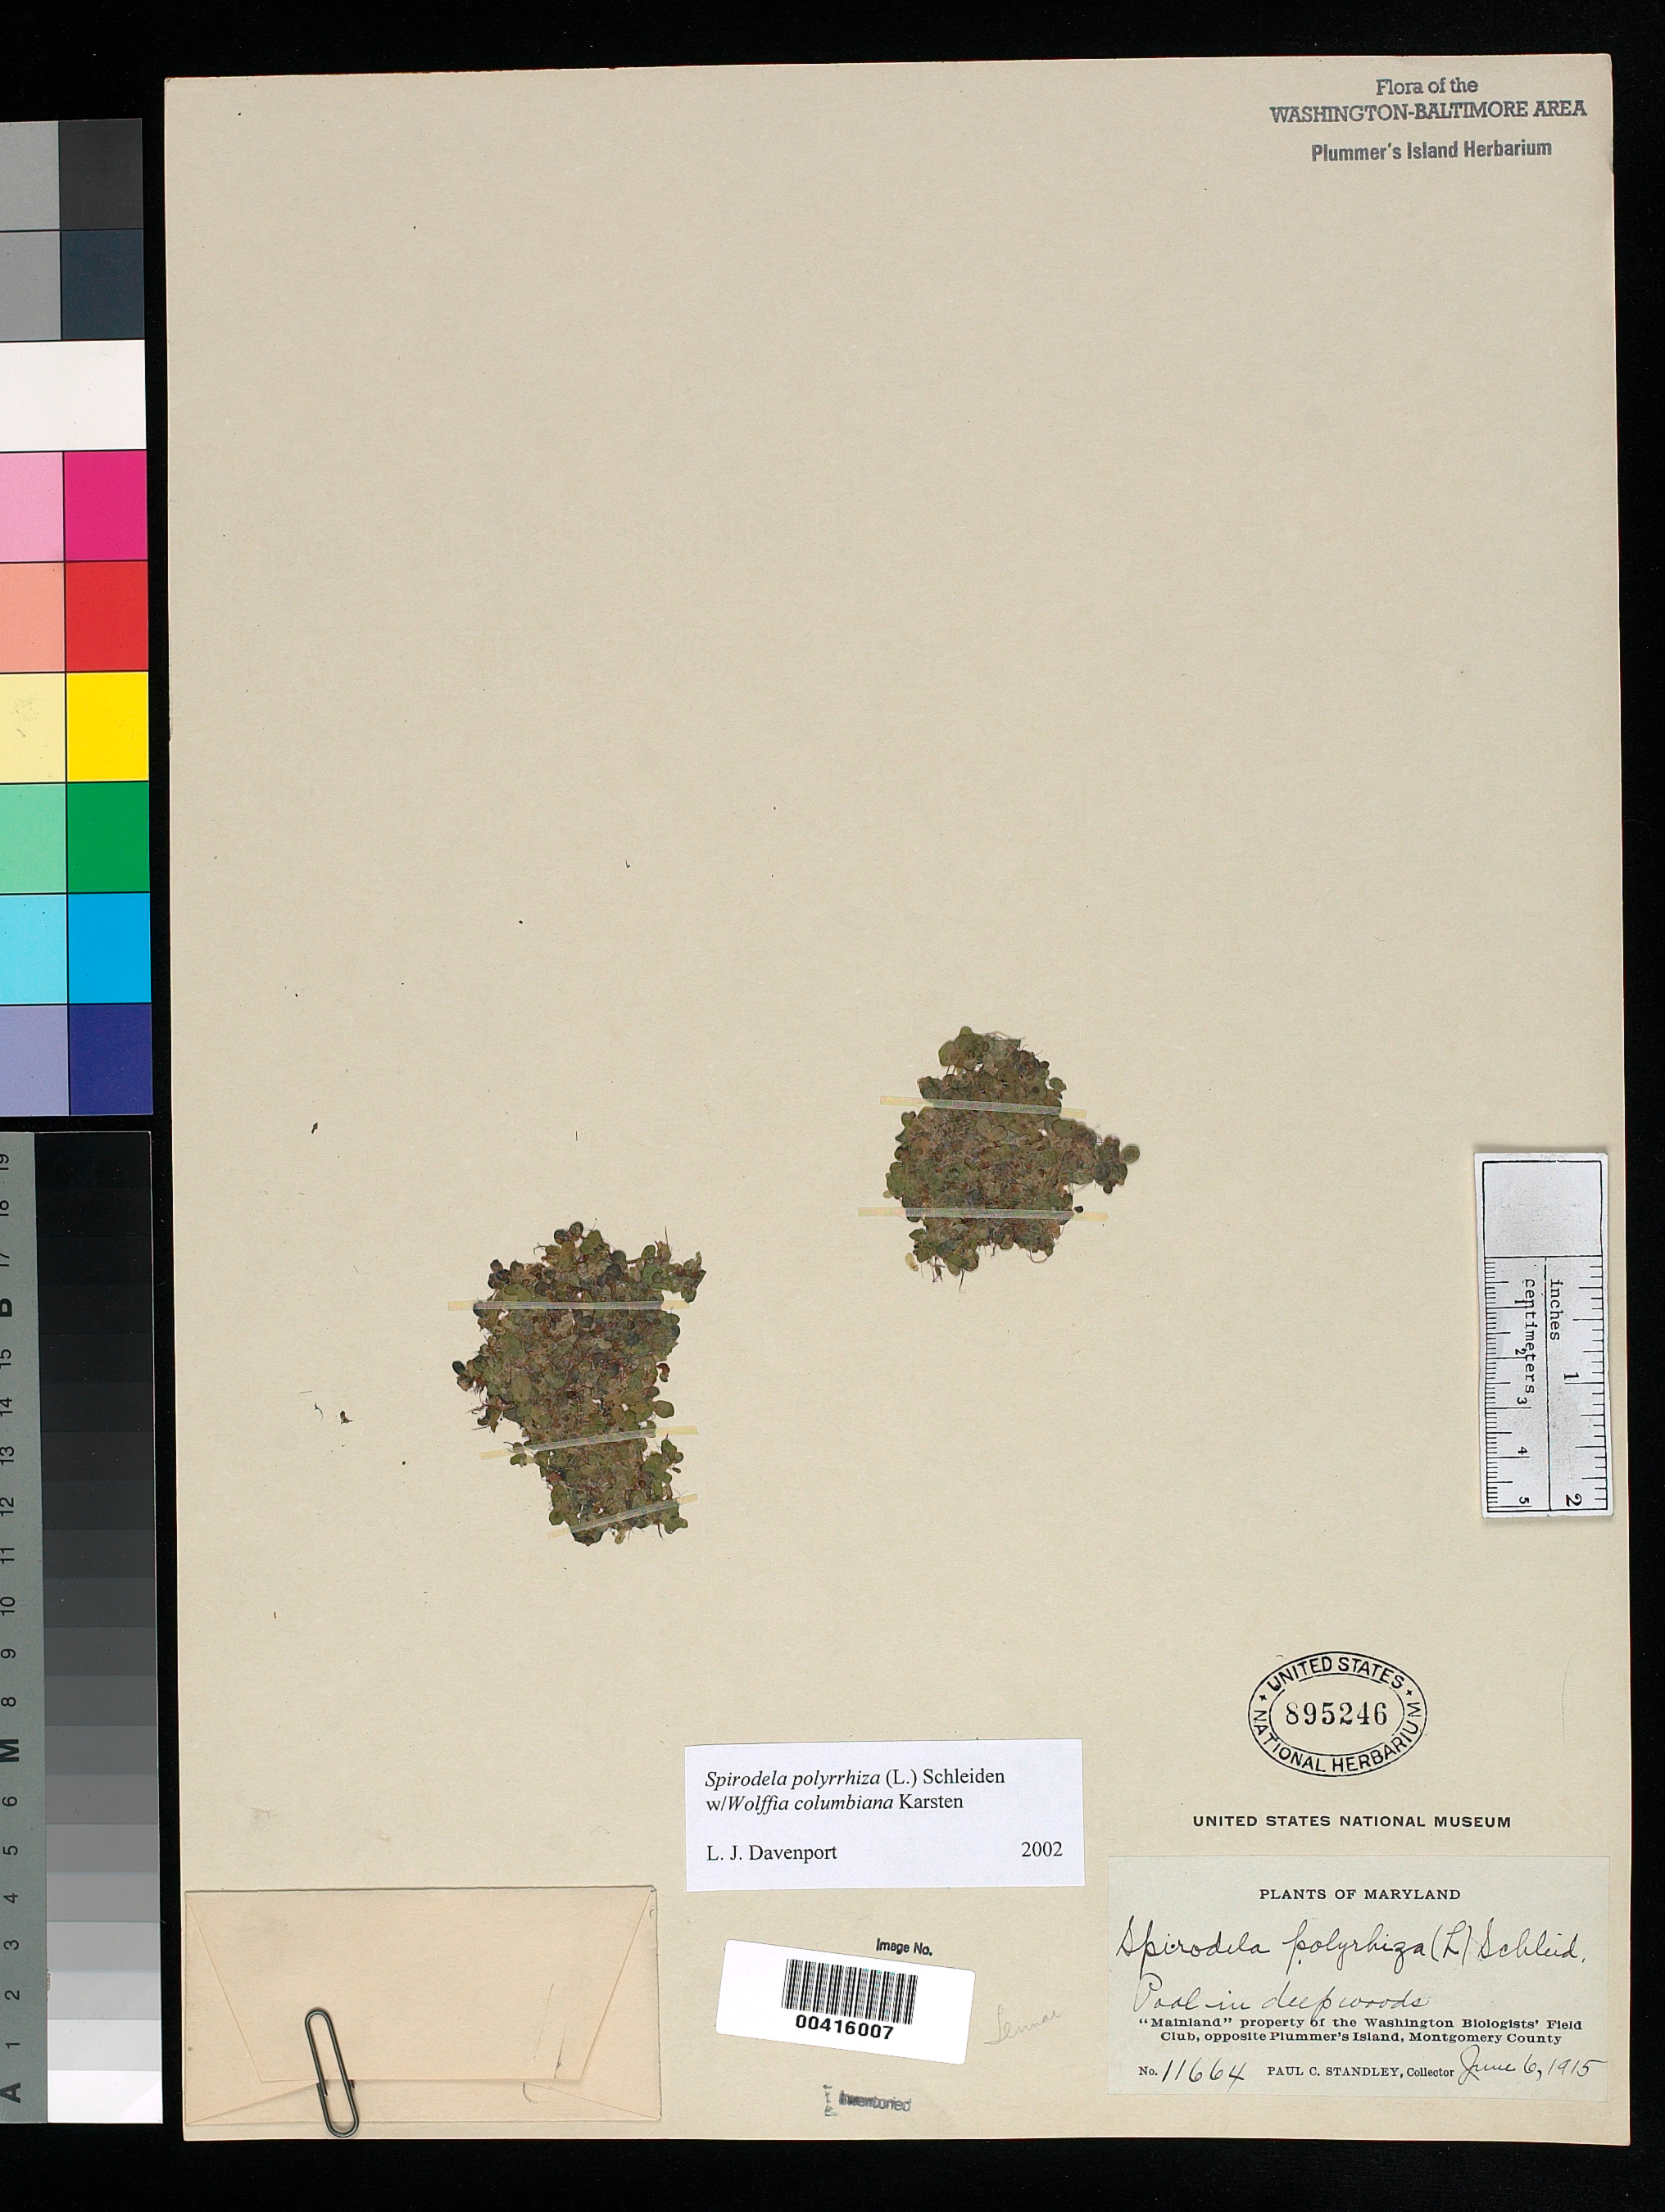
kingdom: Plantae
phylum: Tracheophyta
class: Liliopsida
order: Alismatales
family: Araceae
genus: Spirodela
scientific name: Spirodela polyrrhiza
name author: (L.) Schleid.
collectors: P. C. Standley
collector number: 11664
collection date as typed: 06 Jun 1915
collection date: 1915-06-06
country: United States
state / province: Maryland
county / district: Montgomery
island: Plummers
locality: Plummer's Island C. & O. Canal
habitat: Pool in deep woods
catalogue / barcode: US 895246-2